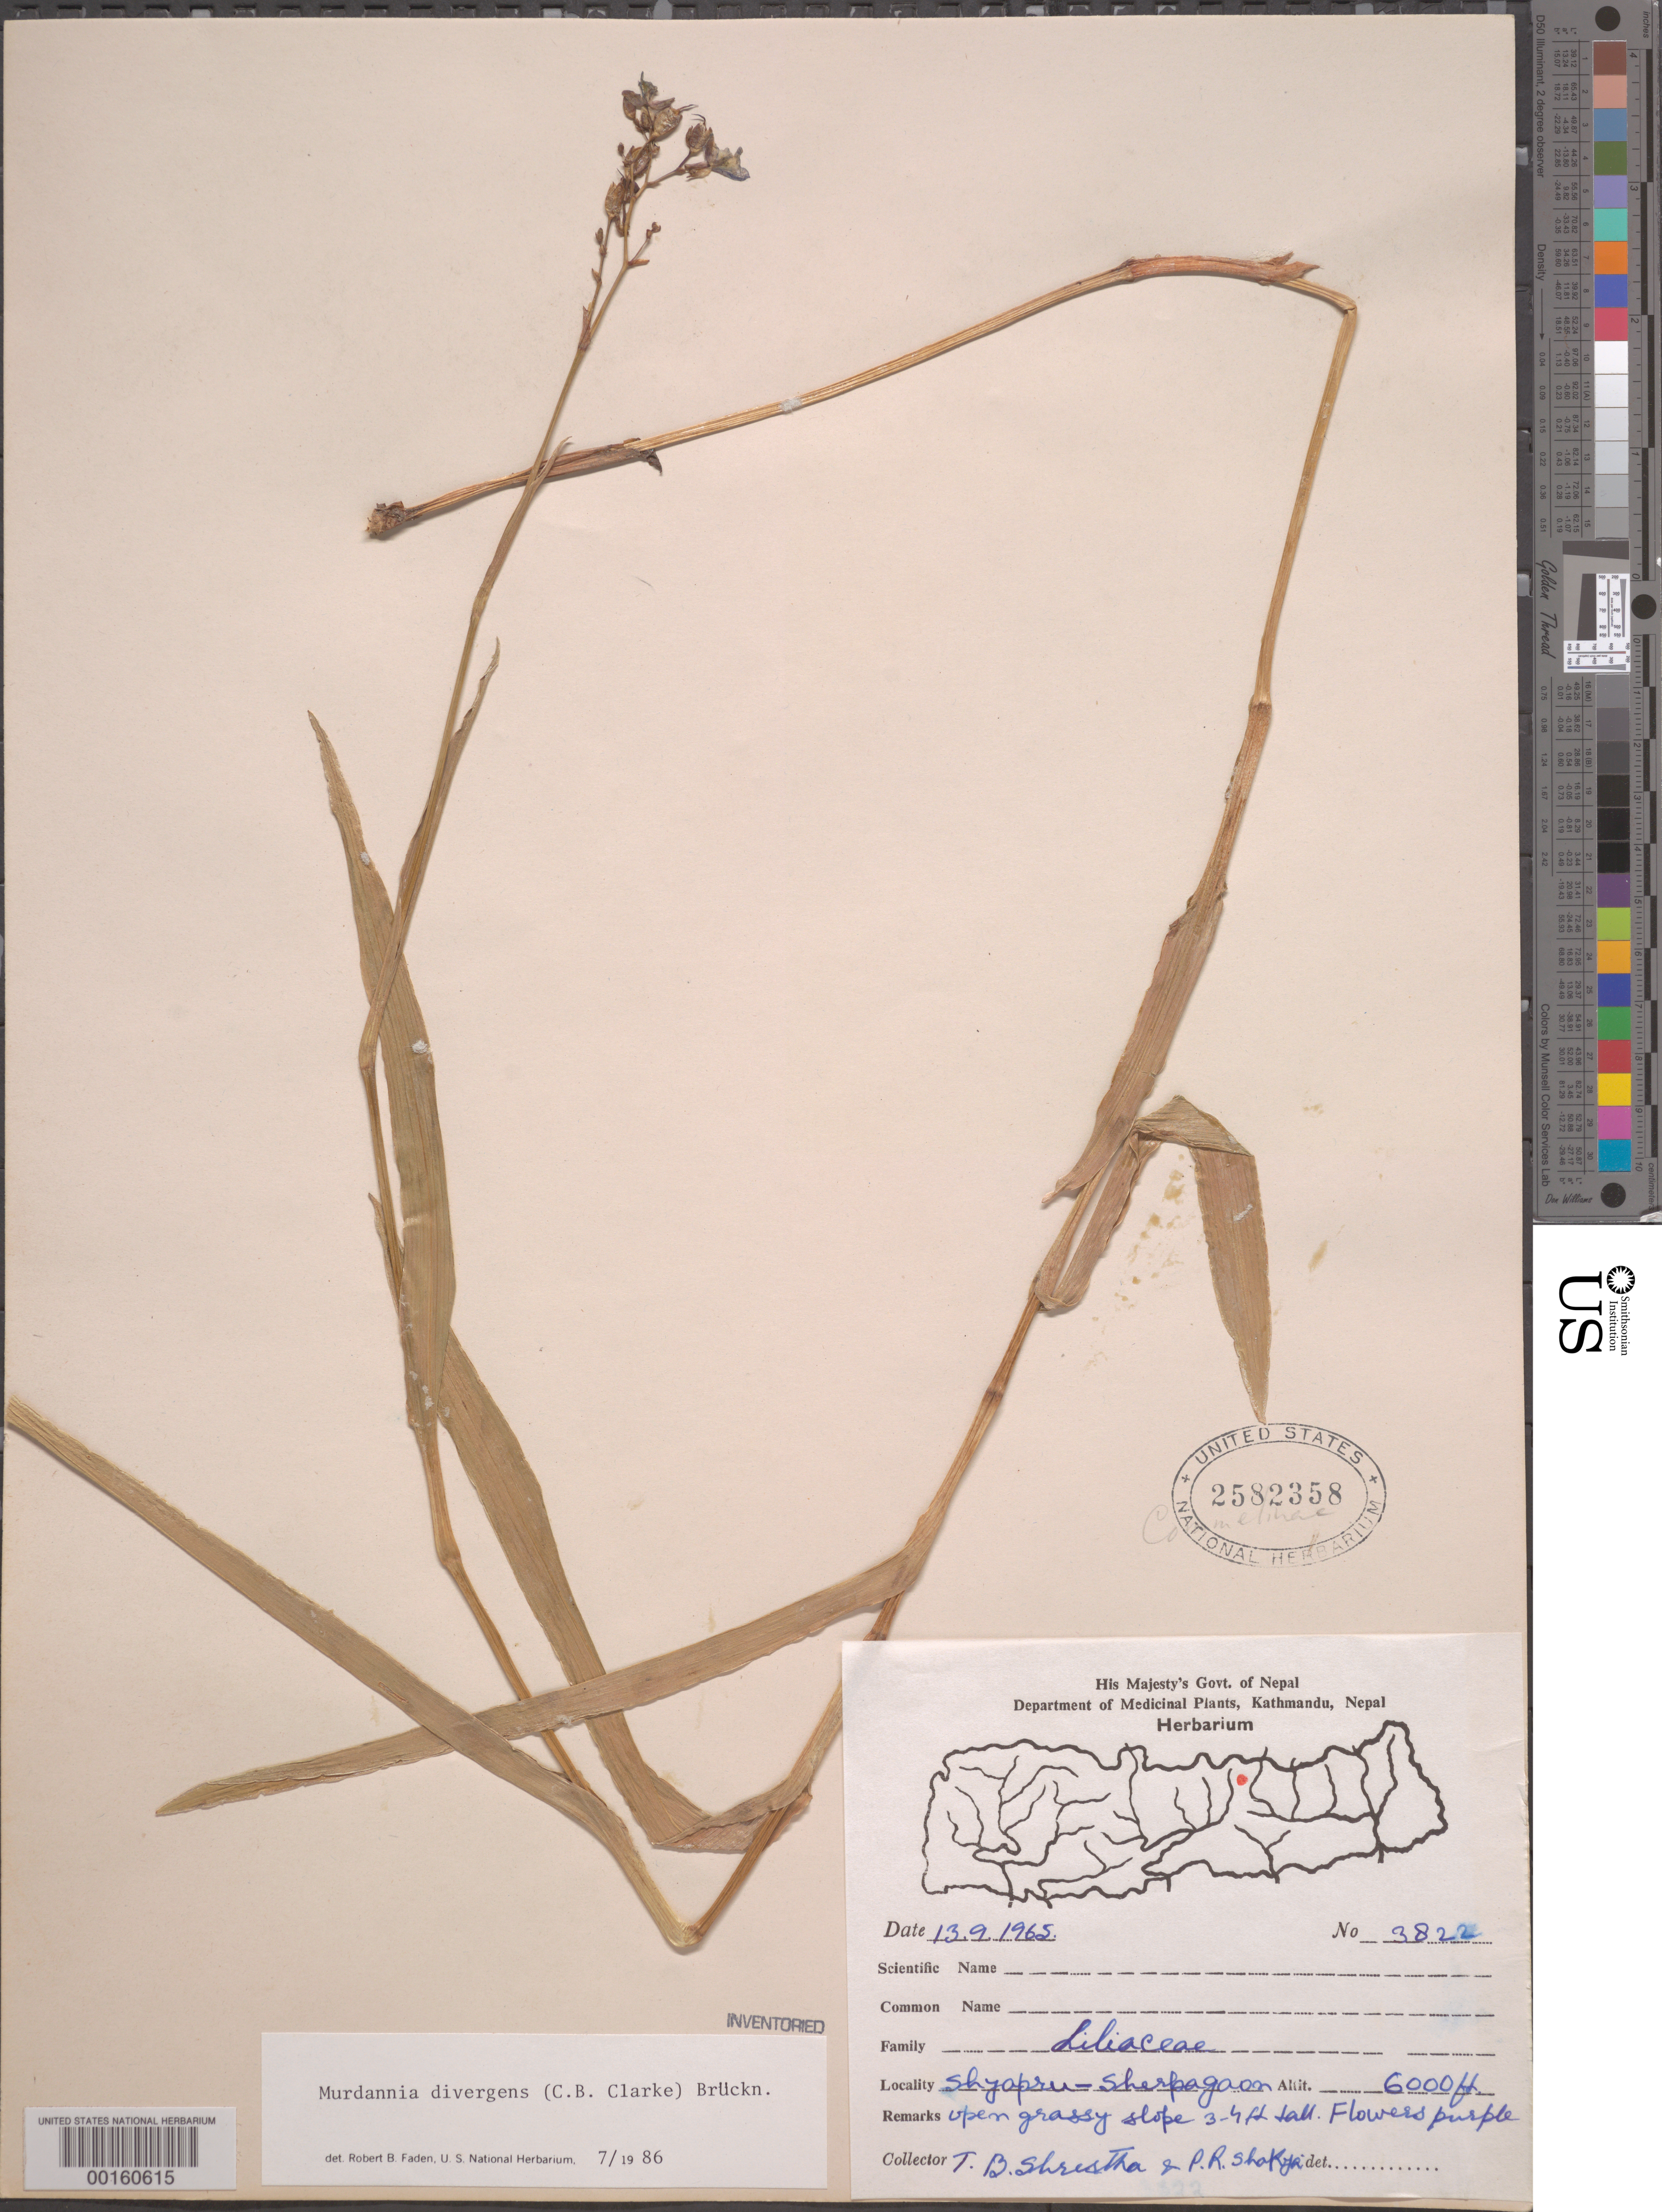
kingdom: Plantae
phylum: Tracheophyta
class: Liliopsida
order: Commelinales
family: Commelinaceae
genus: Murdannia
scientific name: Murdannia divergens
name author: (C.B. Clarke) G. Brückn.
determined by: Faden, Robert B., (US), Smithsonian Institution - National Museum of Natural History (UNITED STATES)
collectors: T. Hsrestha & P. Shakya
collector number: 3822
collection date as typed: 13 Sep 1965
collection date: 1965-09-13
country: Nepal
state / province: Bagmati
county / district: Kathmandu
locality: Shyapru-sherpagaon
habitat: Open grassy slope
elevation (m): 1830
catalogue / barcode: US 2582358